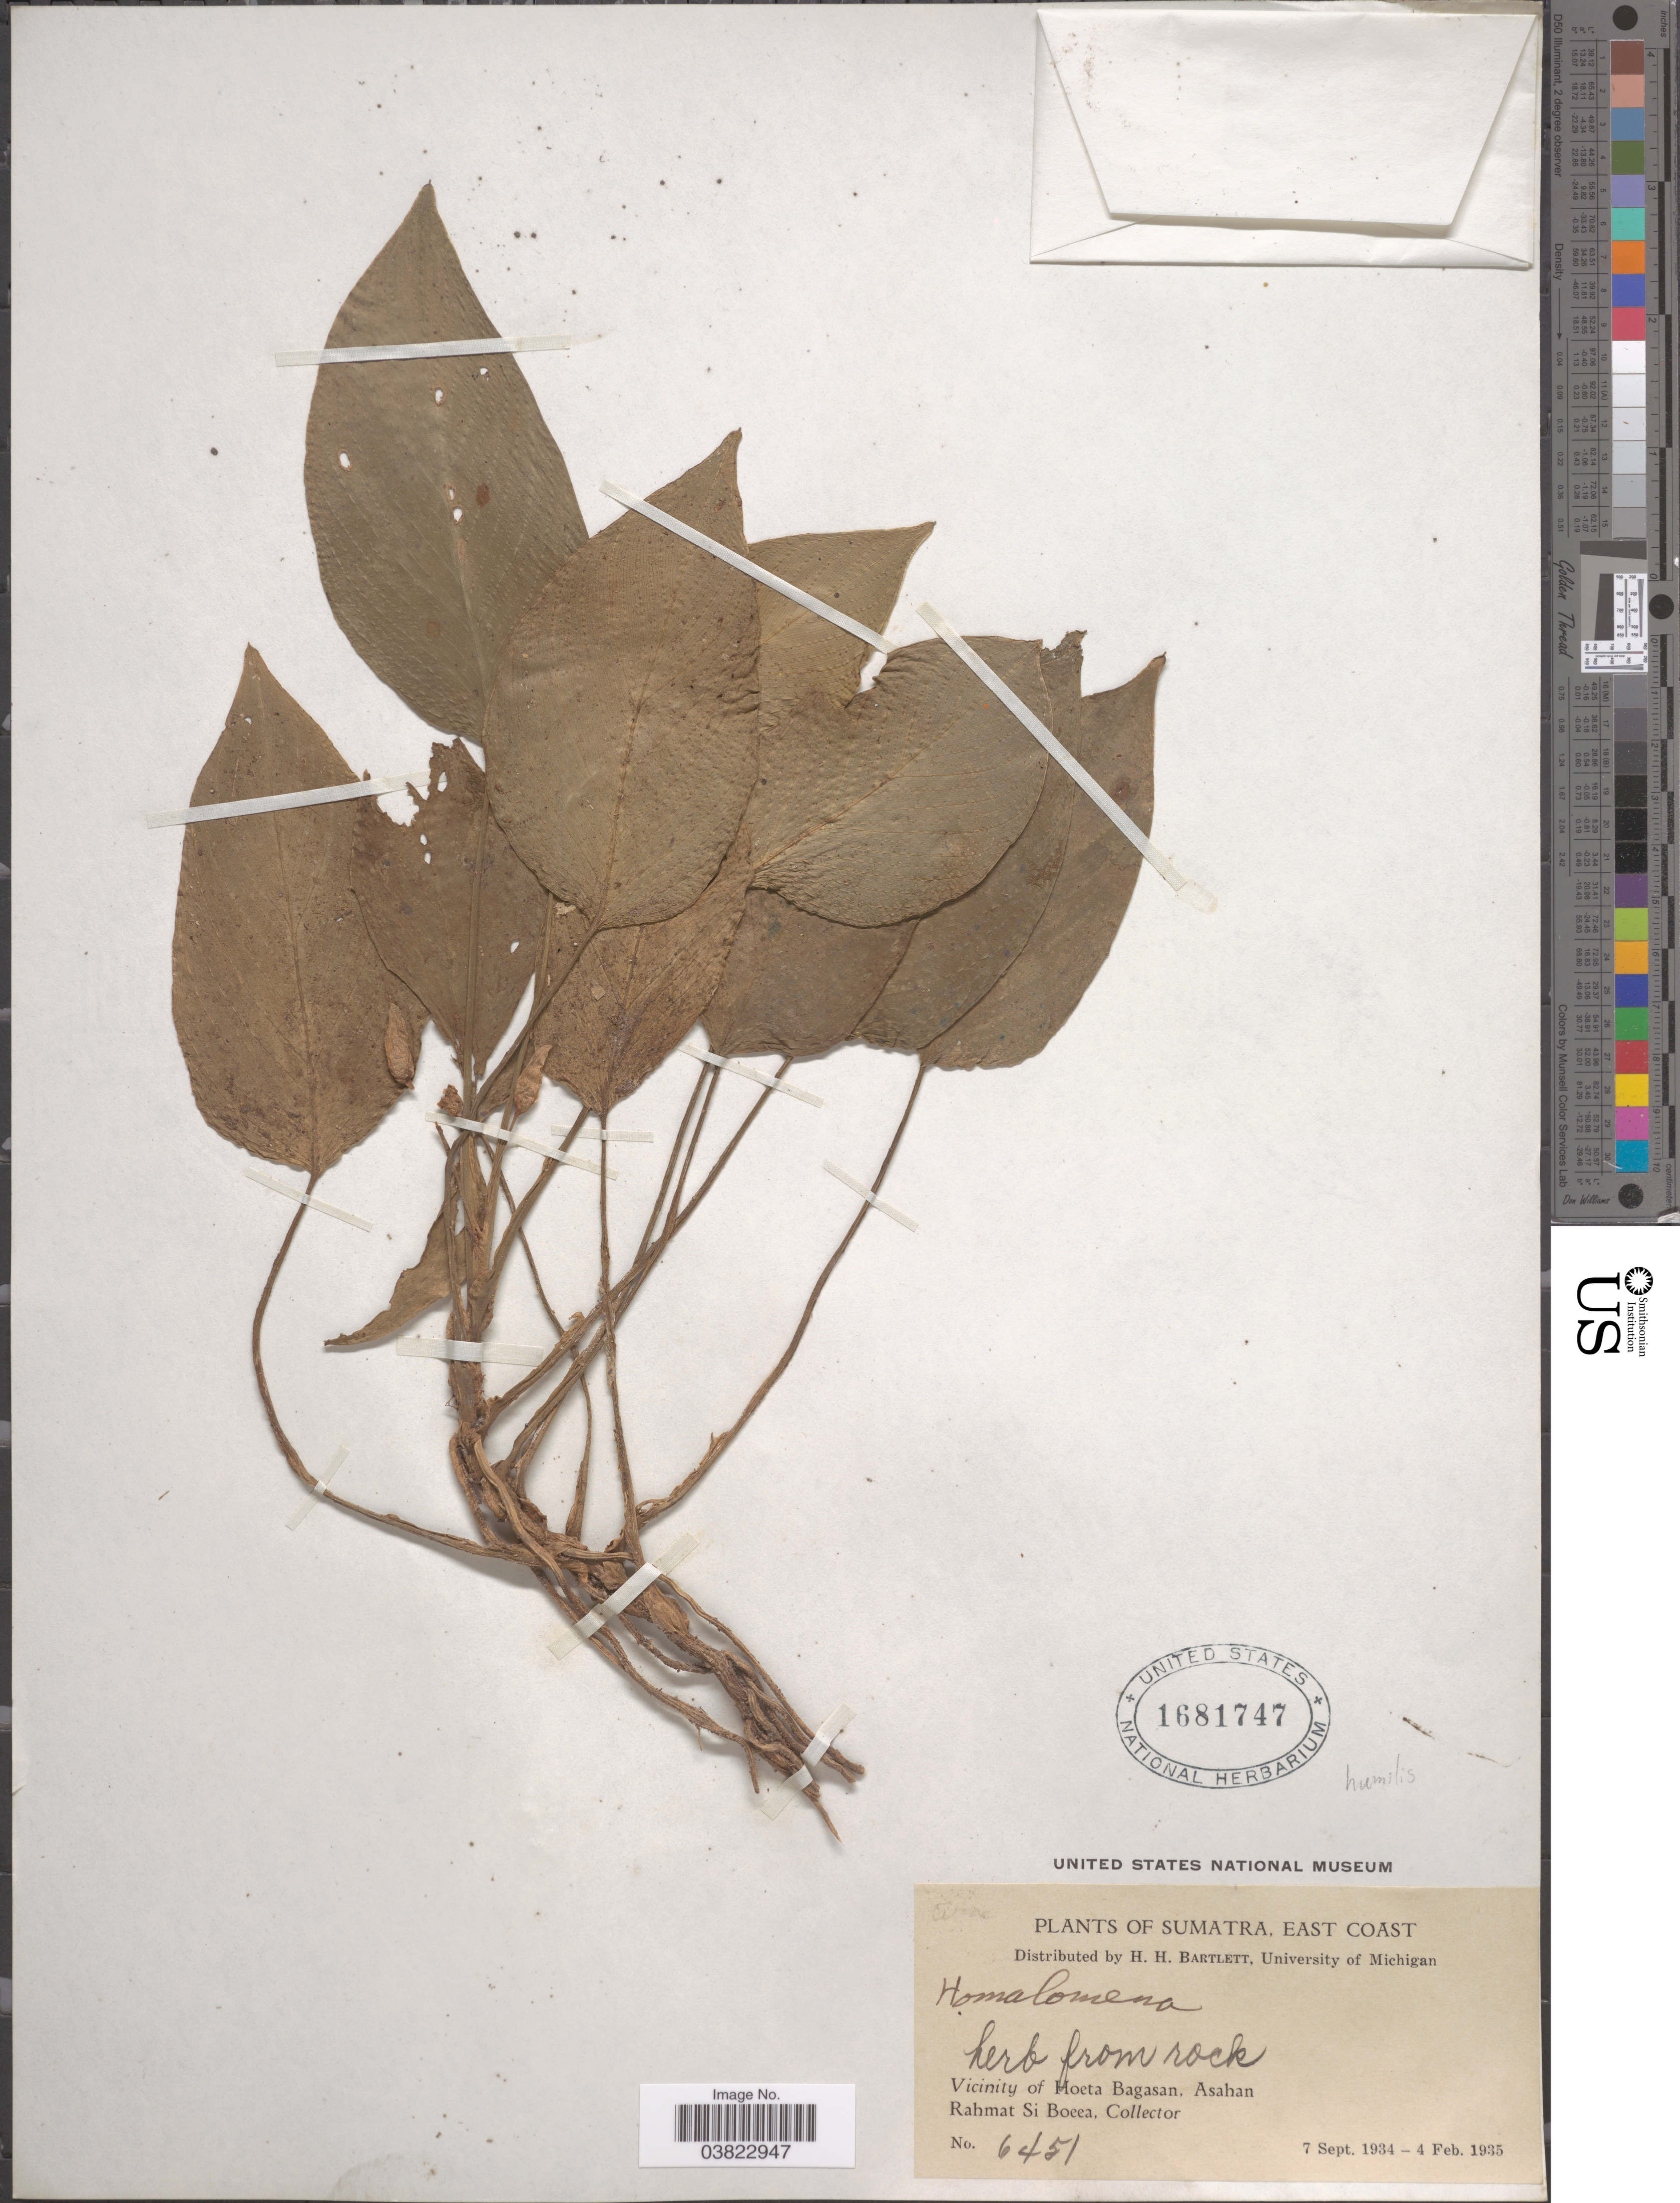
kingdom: Plantae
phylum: Tracheophyta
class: Liliopsida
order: Alismatales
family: Araceae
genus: Homalomena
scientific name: Homalomena humilis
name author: (Jack) Hook. f.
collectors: Rahmat Si Boeea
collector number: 6451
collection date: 1934-09-07/1935-02-04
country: Indonesia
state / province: Sumatra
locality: East Coast. Vicinity of Hoeta Bagasan, Asahan.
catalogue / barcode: US 1681747